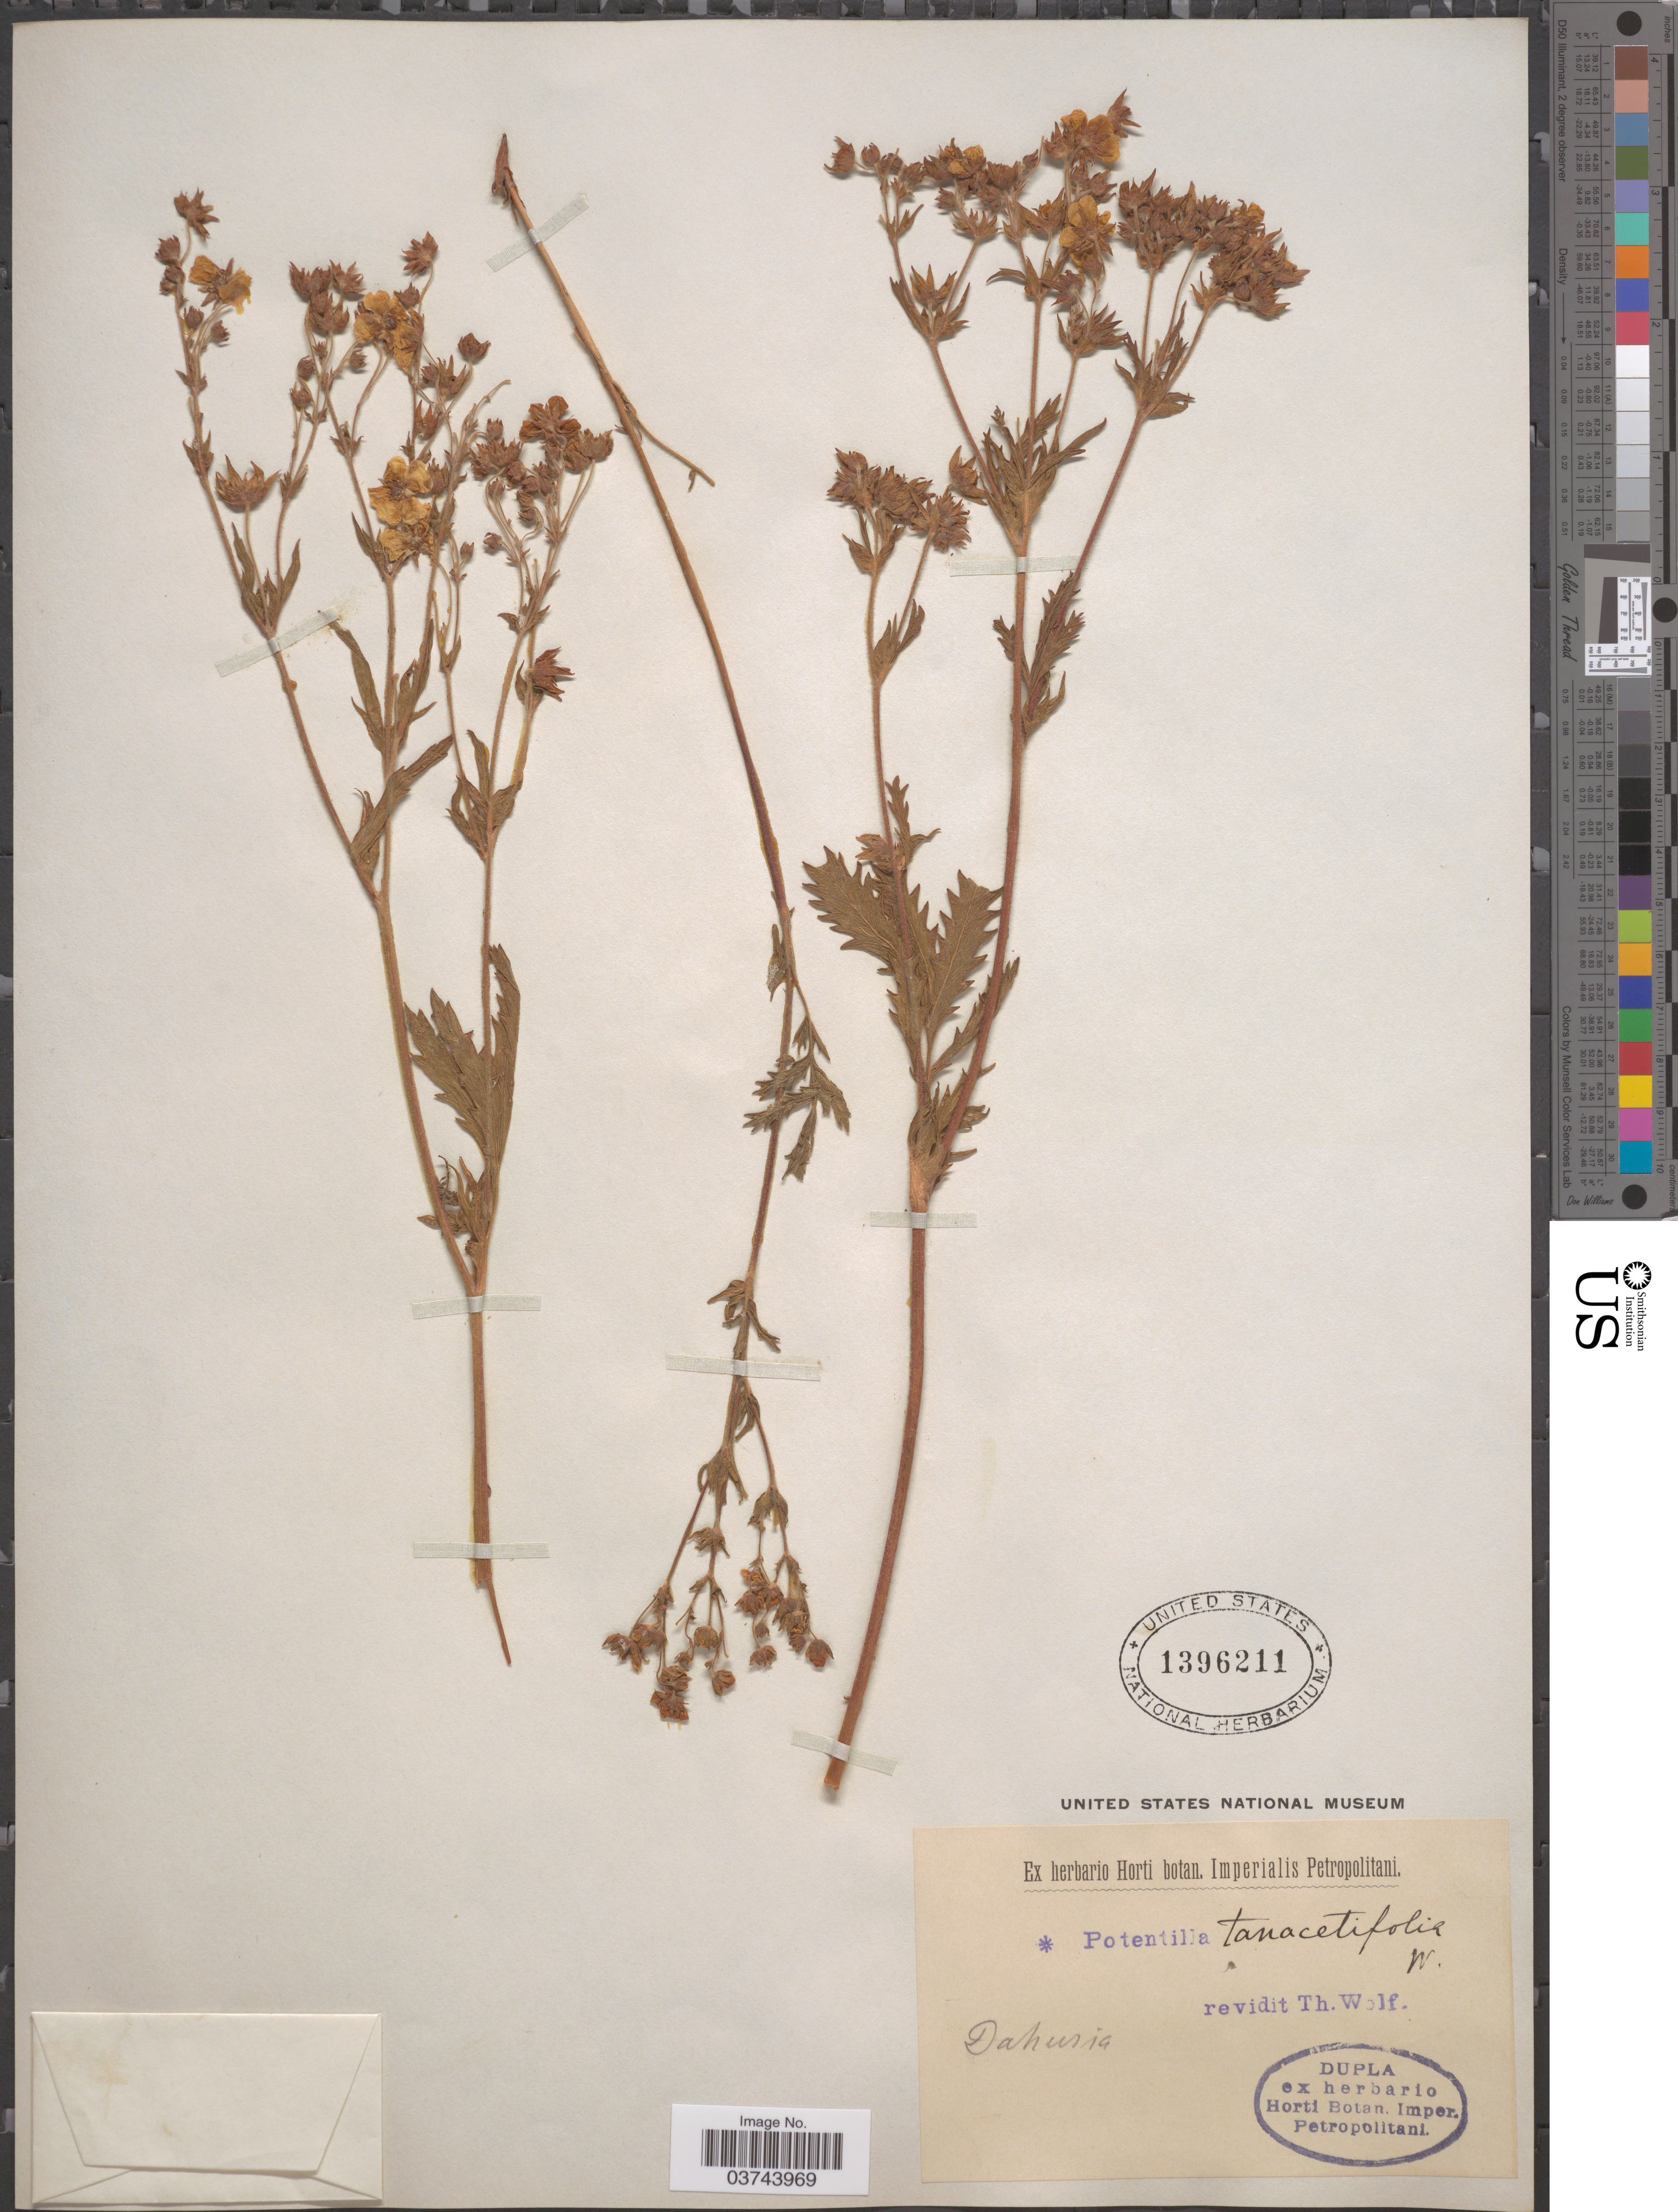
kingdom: Plantae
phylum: Tracheophyta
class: Magnoliopsida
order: Rosales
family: Rosaceae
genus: Potentilla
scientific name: Potentilla tanacetifolia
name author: Schur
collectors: T. Wolf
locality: Dahuria.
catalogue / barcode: US 1396211